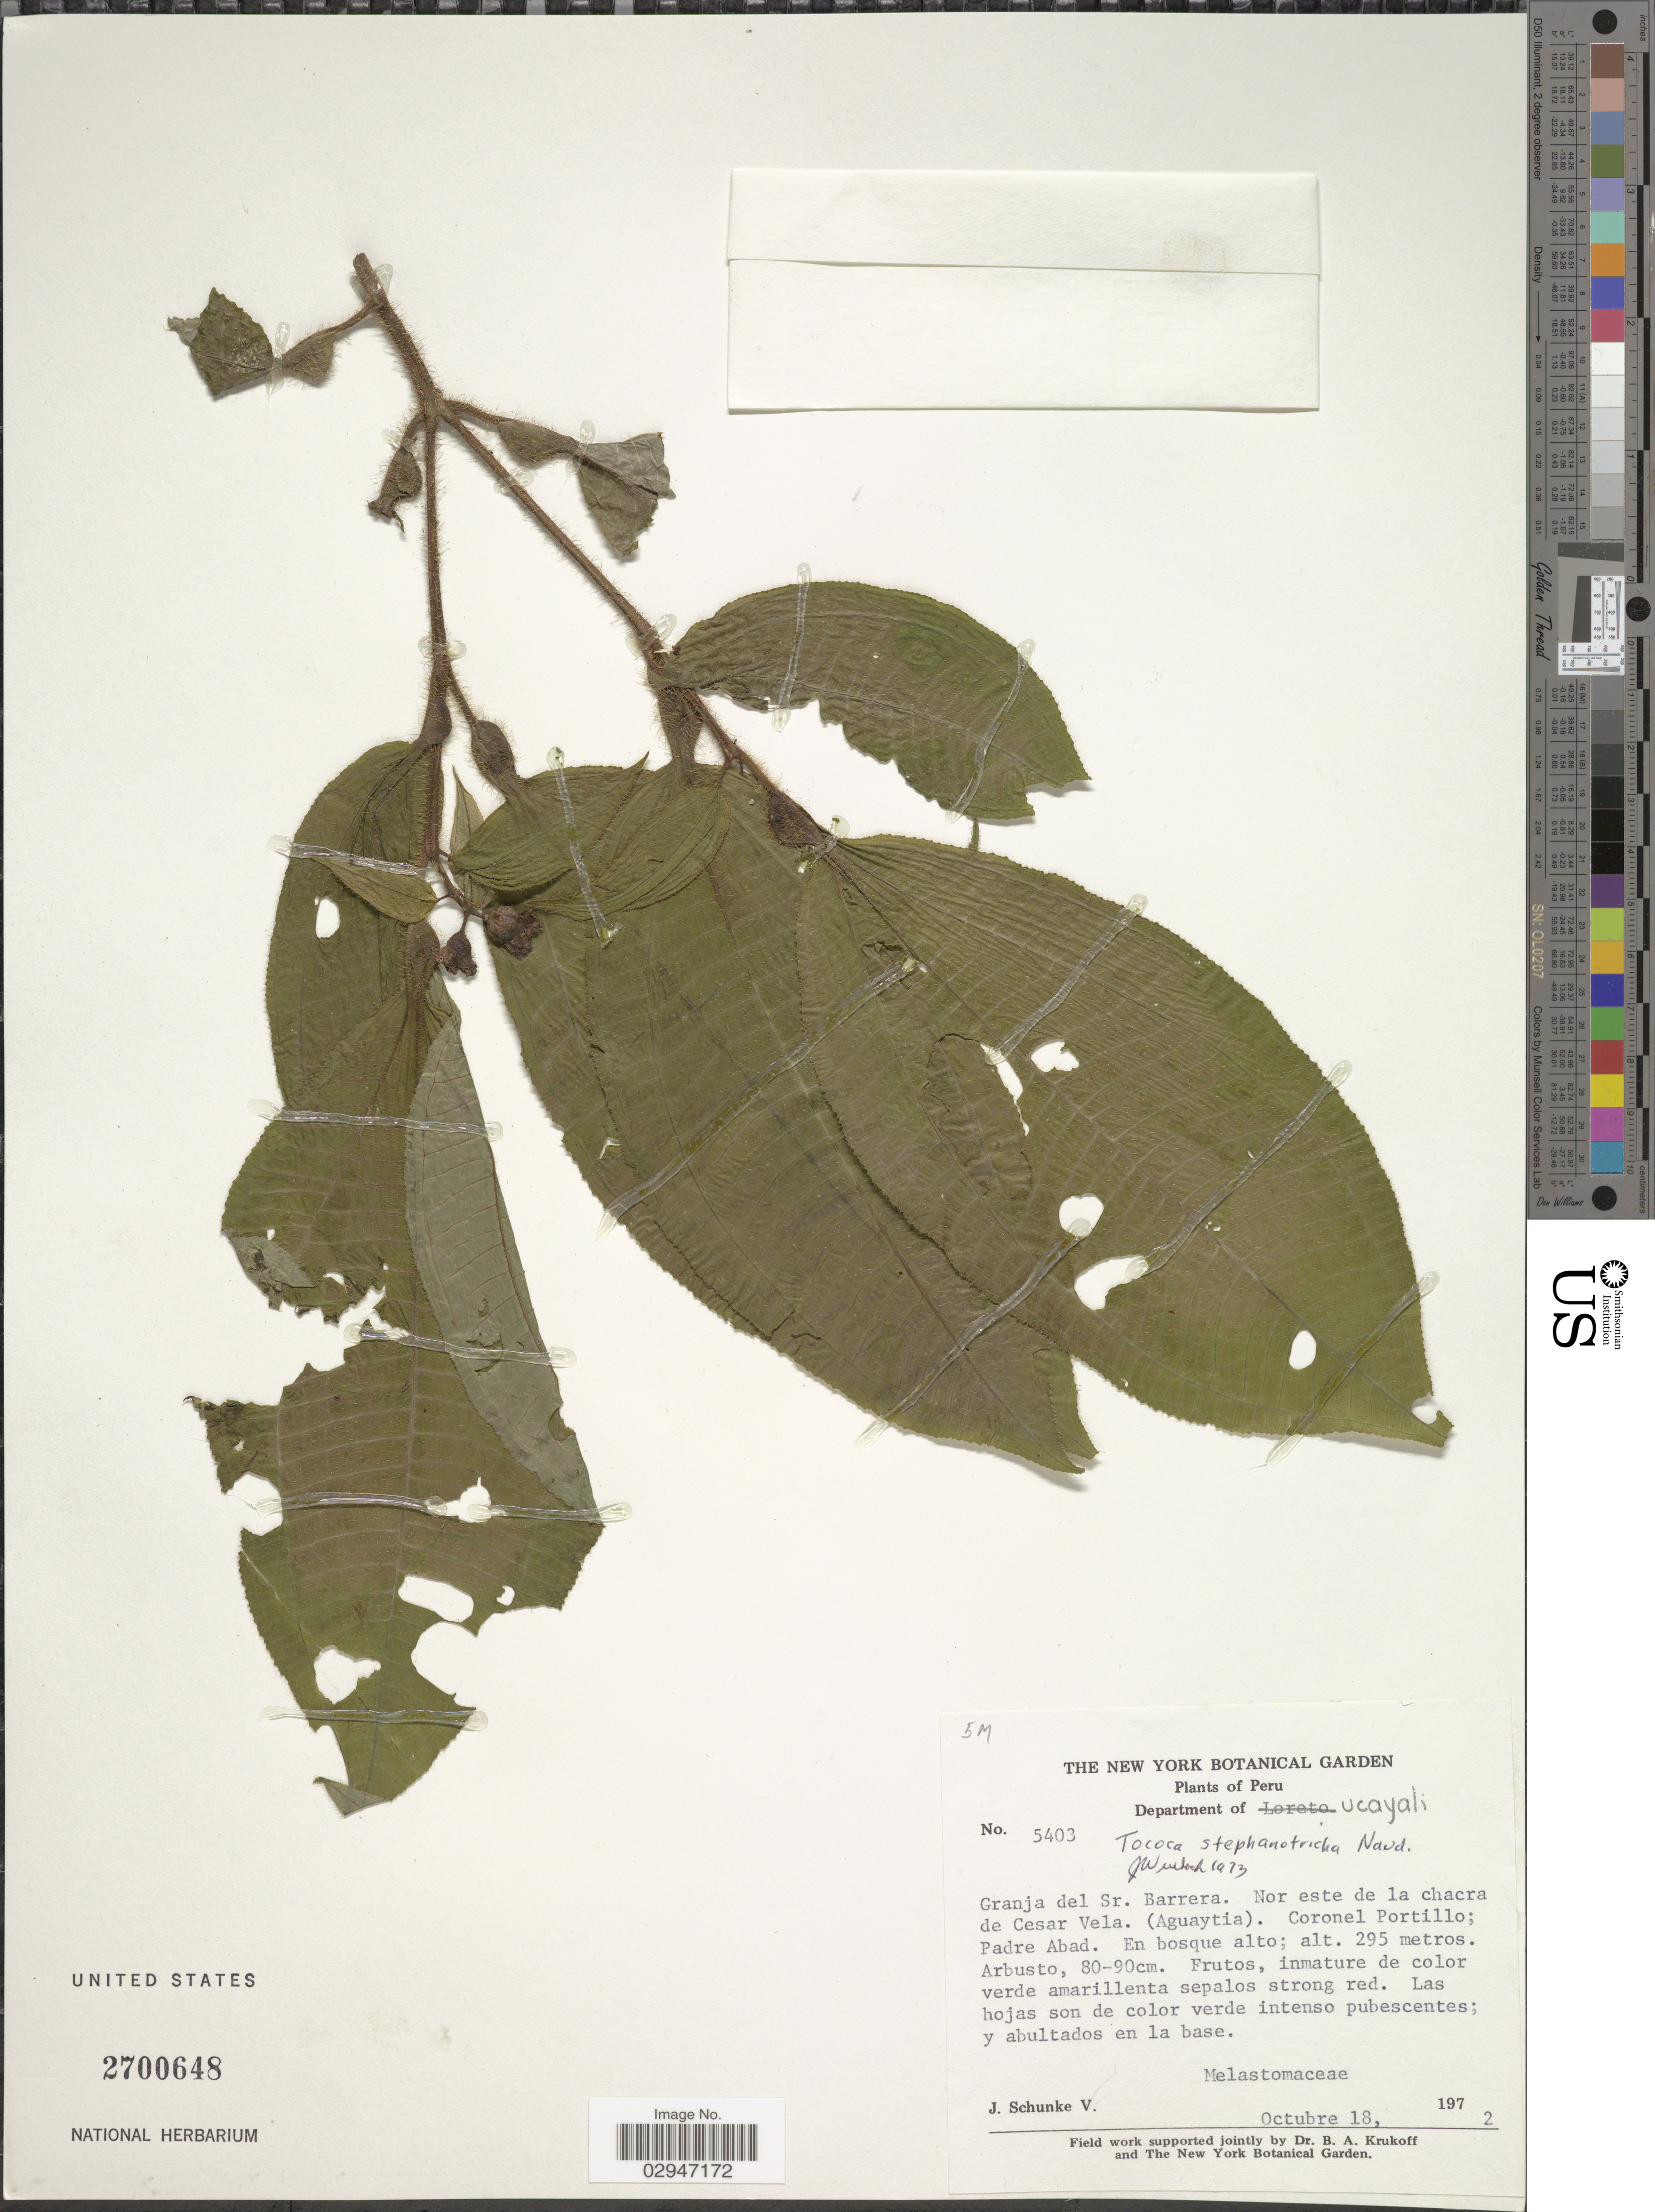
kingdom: Plantae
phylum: Tracheophyta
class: Magnoliopsida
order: Myrtales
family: Melastomataceae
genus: Tococa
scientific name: Tococa stephanotricha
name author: Naudin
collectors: J. Schunke Vigo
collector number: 5403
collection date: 1972-10-18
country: Peru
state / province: Ucayali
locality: Department of Ucayali. Granja del Sr. Barrera. Nor este de la chacra de Cesar Vela. (Aguaytia). Coronel Portillo'Padre Abad.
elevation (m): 295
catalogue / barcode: US 2700648